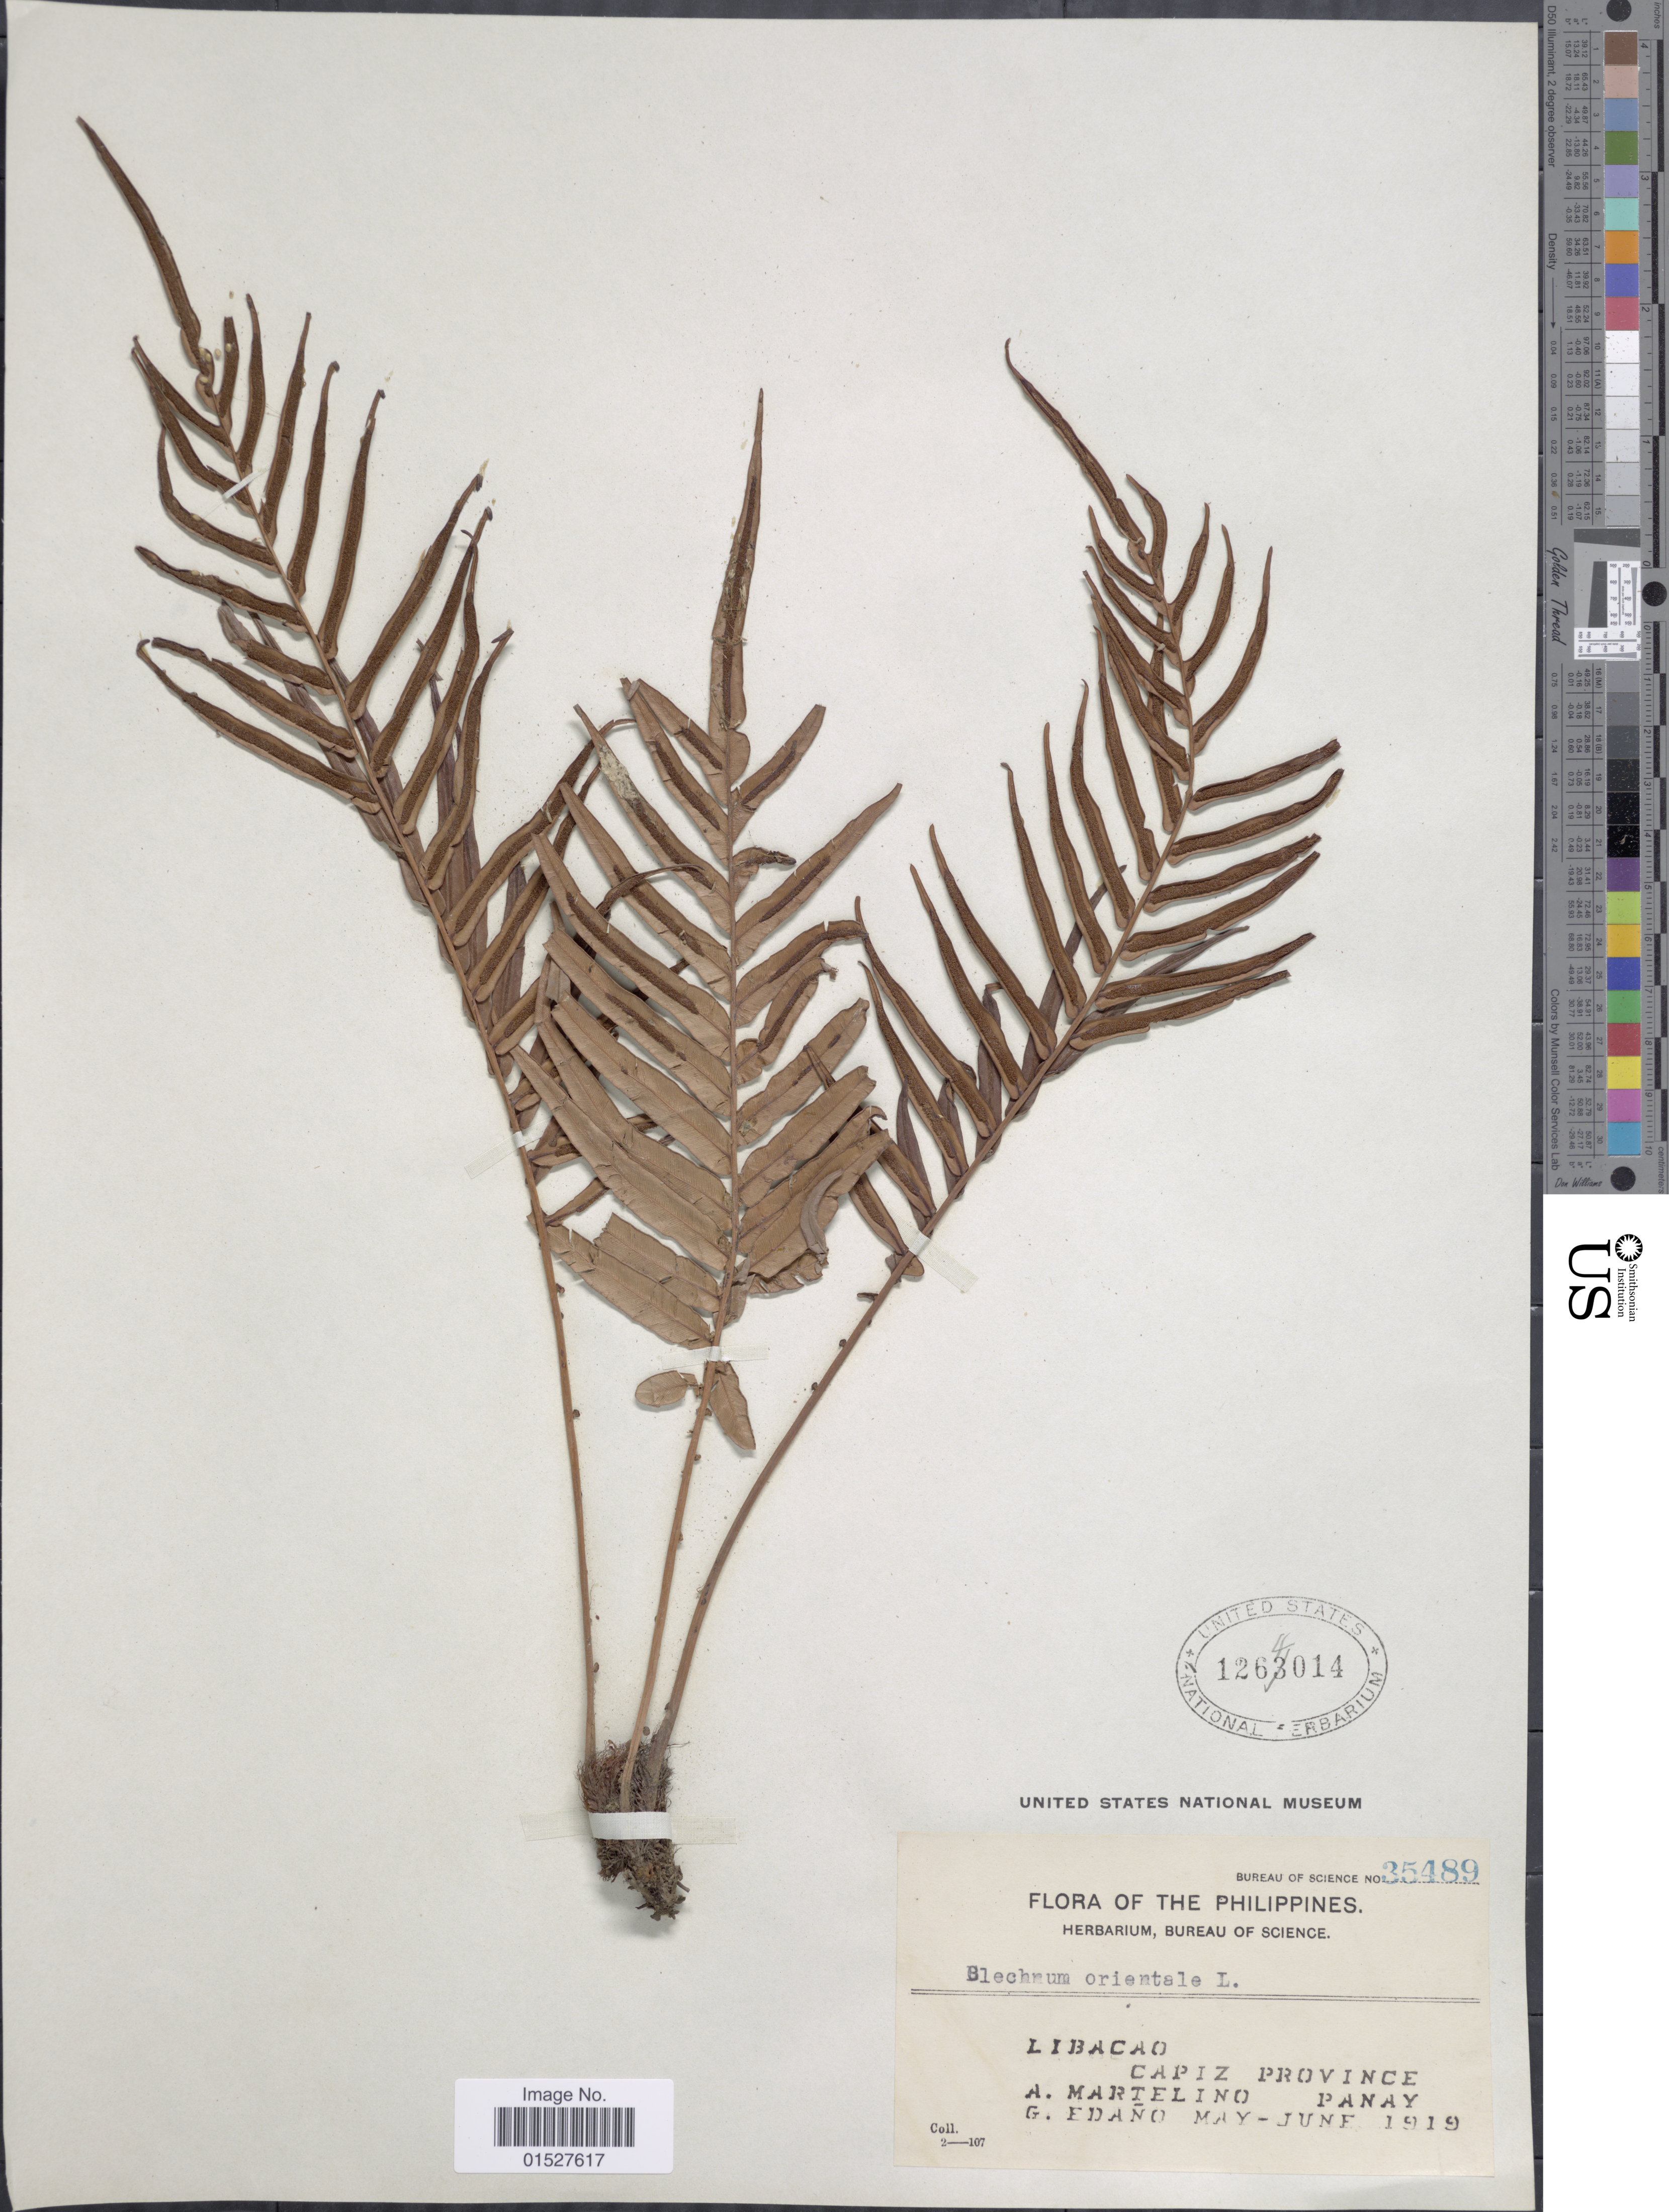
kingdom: Plantae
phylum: Tracheophyta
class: Polypodiopsida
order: Polypodiales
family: Blechnaceae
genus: Blechnum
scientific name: Blechnum orientale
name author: L.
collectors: A. Martelino & G. Edaño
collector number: Bureau of Science 35489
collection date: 1919-05/1919-06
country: Philippines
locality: Libacao. Capiz Province. Panay.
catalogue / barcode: US 1264014